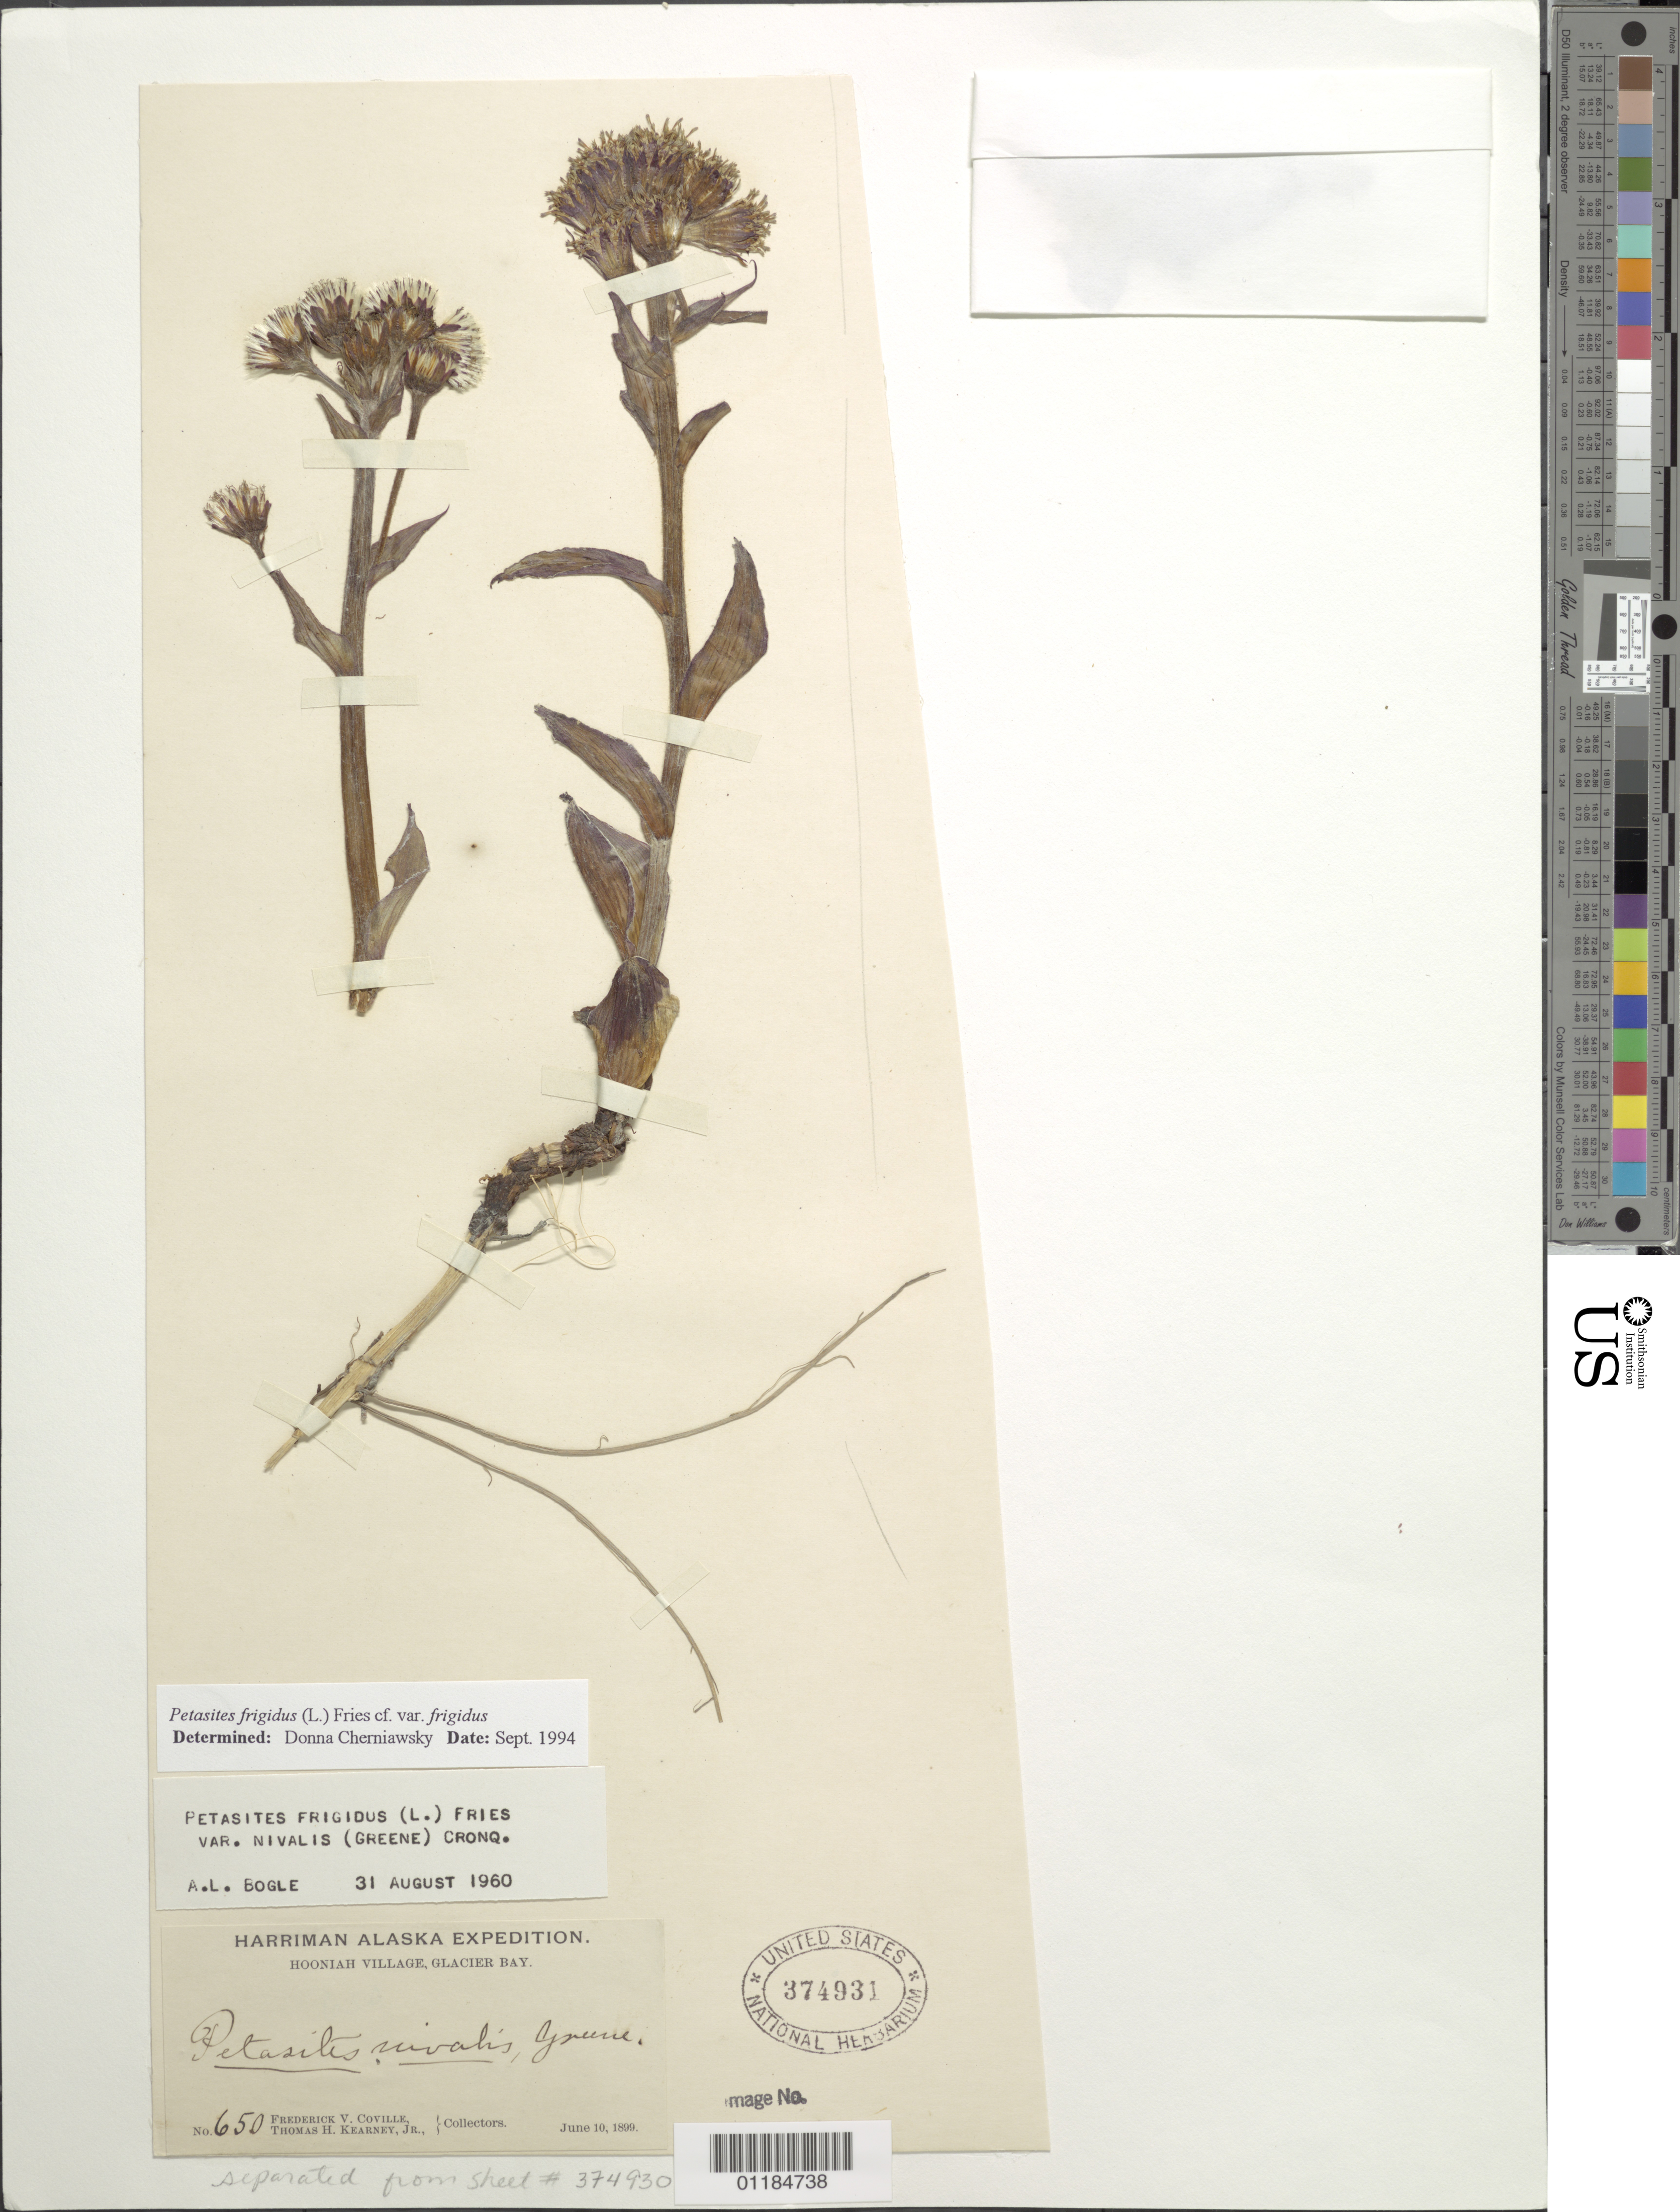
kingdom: Plantae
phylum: Tracheophyta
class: Magnoliopsida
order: Asterales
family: Asteraceae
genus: Petasites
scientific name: Petasites frigidus var. frigidus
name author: (L.) Fr.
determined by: Cherniawsky, Donna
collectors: F. V. Coville & T. H. Kearney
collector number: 650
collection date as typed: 10 Jun 1899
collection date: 1899-06-10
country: United States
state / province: Alaska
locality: Hooniah Village, Glacier Bay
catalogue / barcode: US 374931